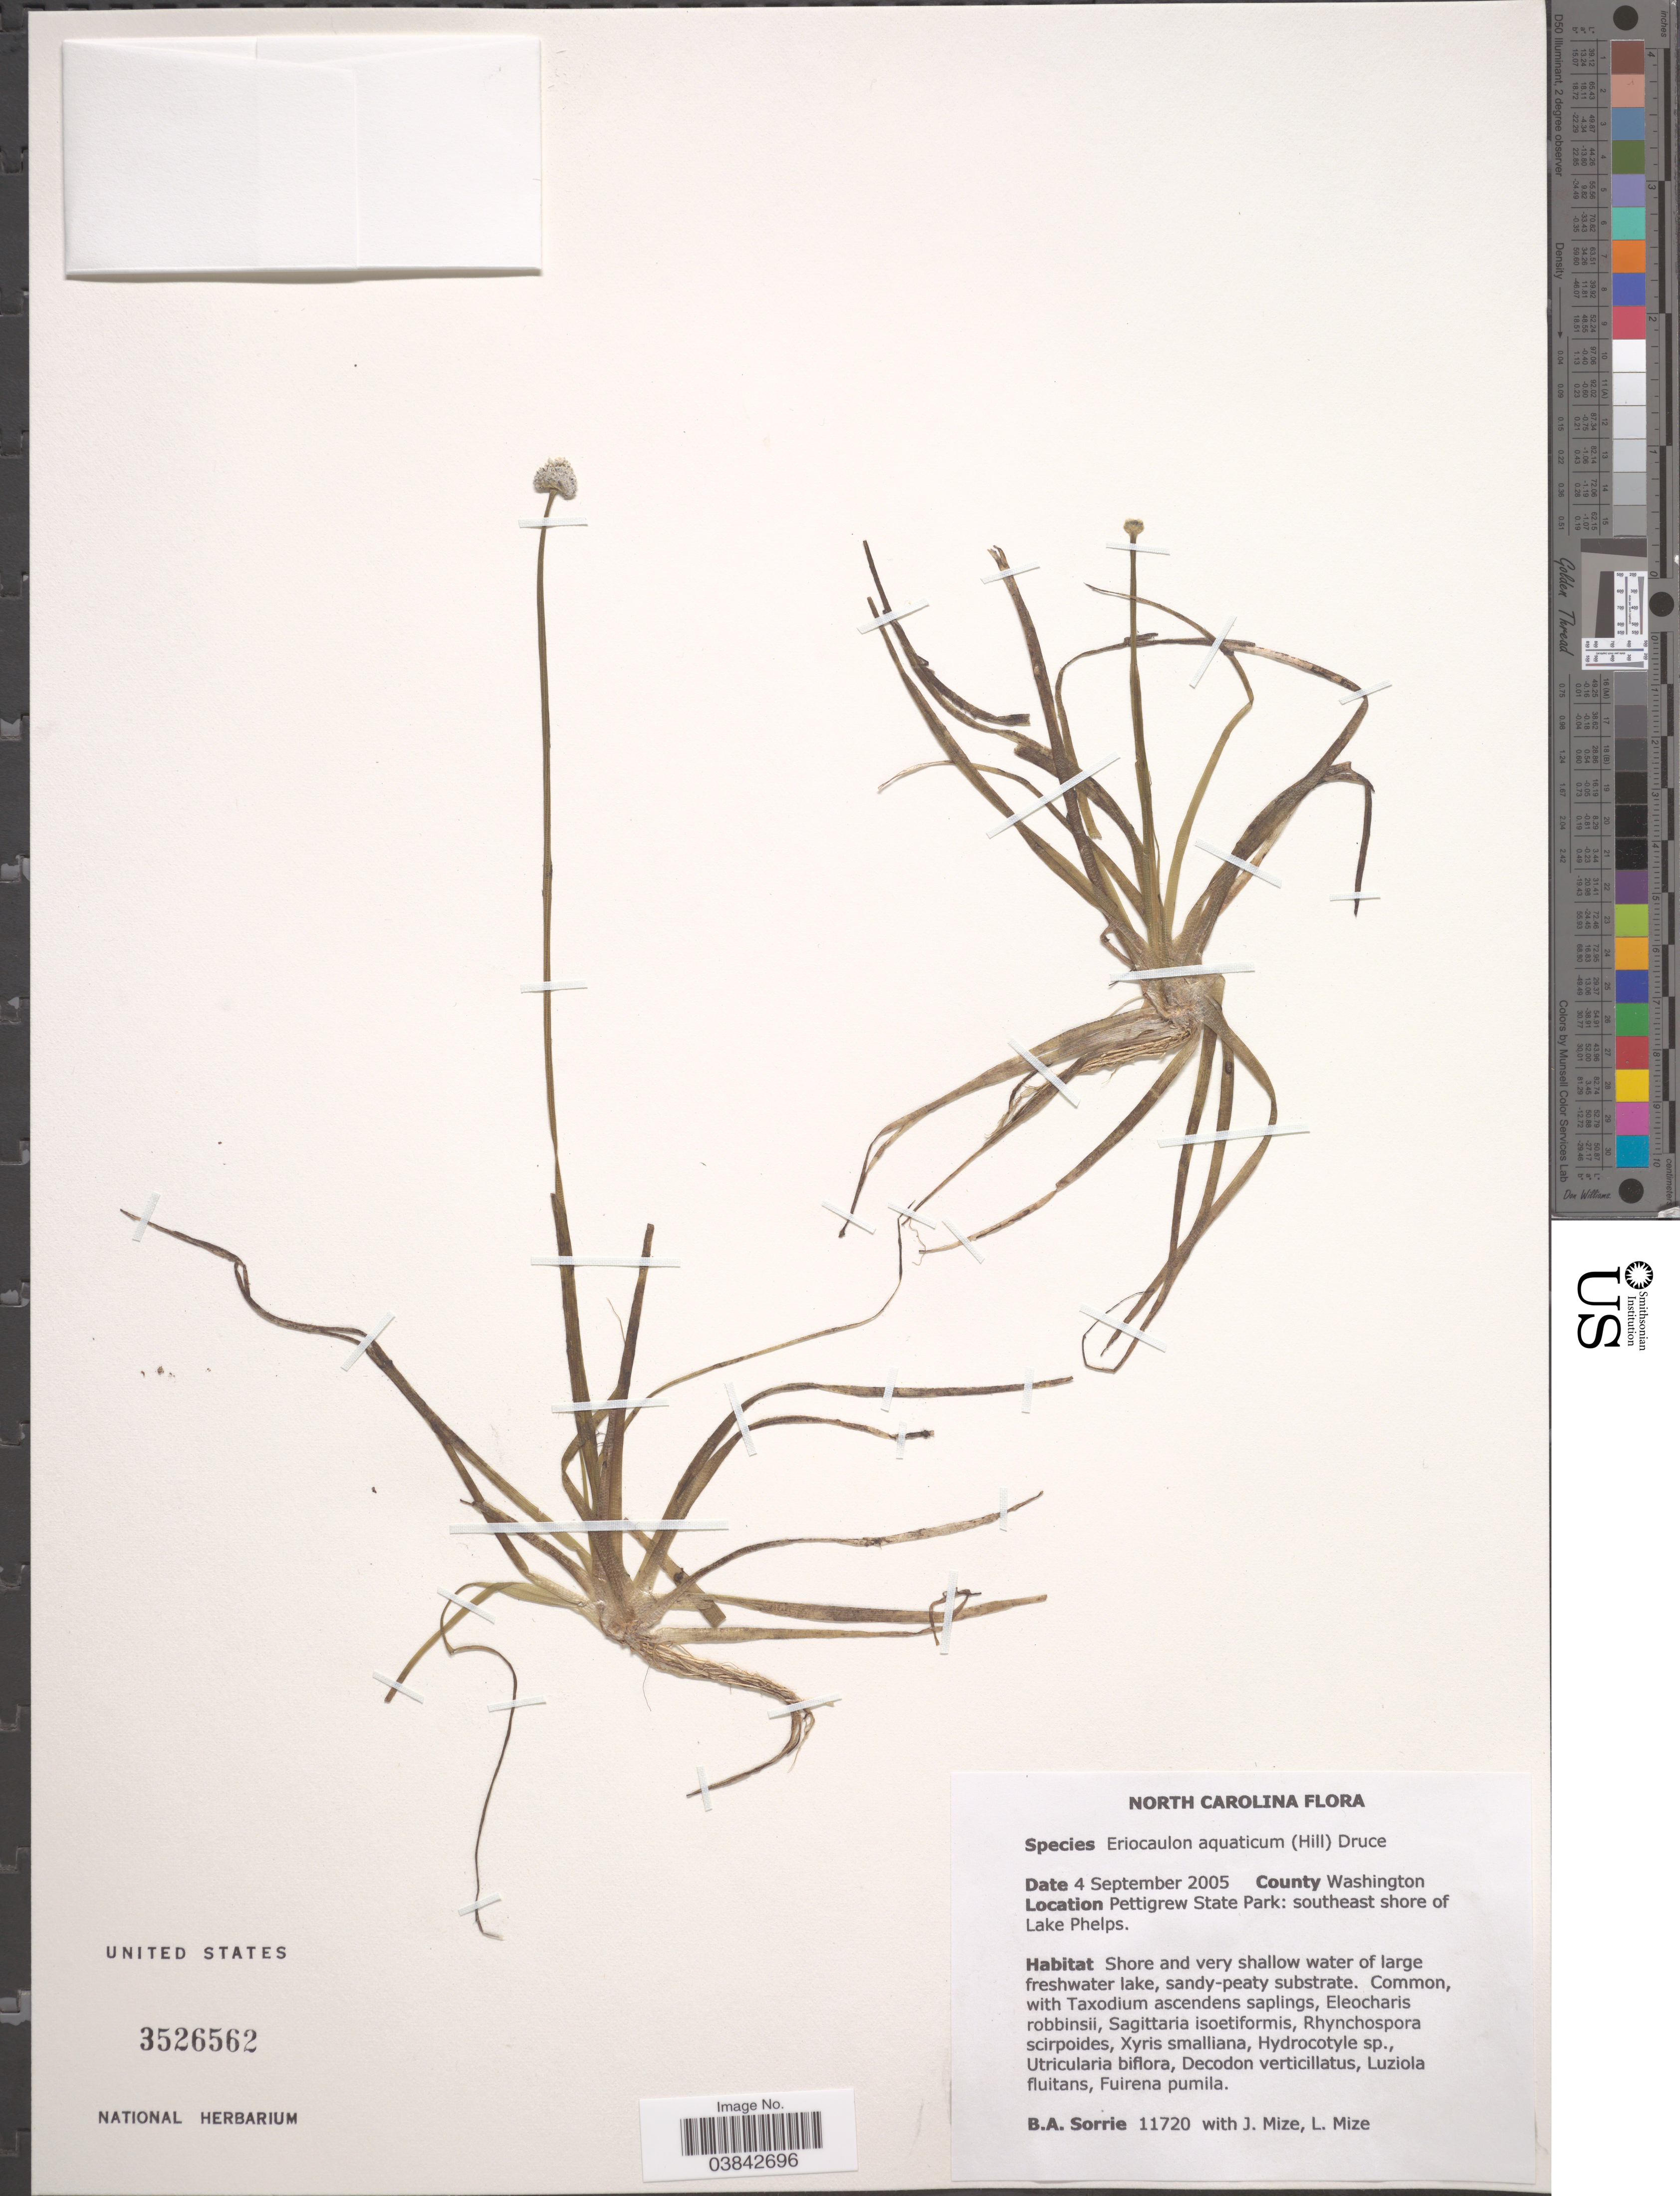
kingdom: Plantae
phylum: Tracheophyta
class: Liliopsida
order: Poales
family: Eriocaulaceae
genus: Eriocaulon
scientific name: Eriocaulon aquaticum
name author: (Hill) Druce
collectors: B. Sorrie, J. Mize & L. Mize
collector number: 11720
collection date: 2005-09-04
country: United States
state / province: North Carolina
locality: Pettigrew State Park: southeast shore of Lake Phelps.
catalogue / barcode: US 3526562